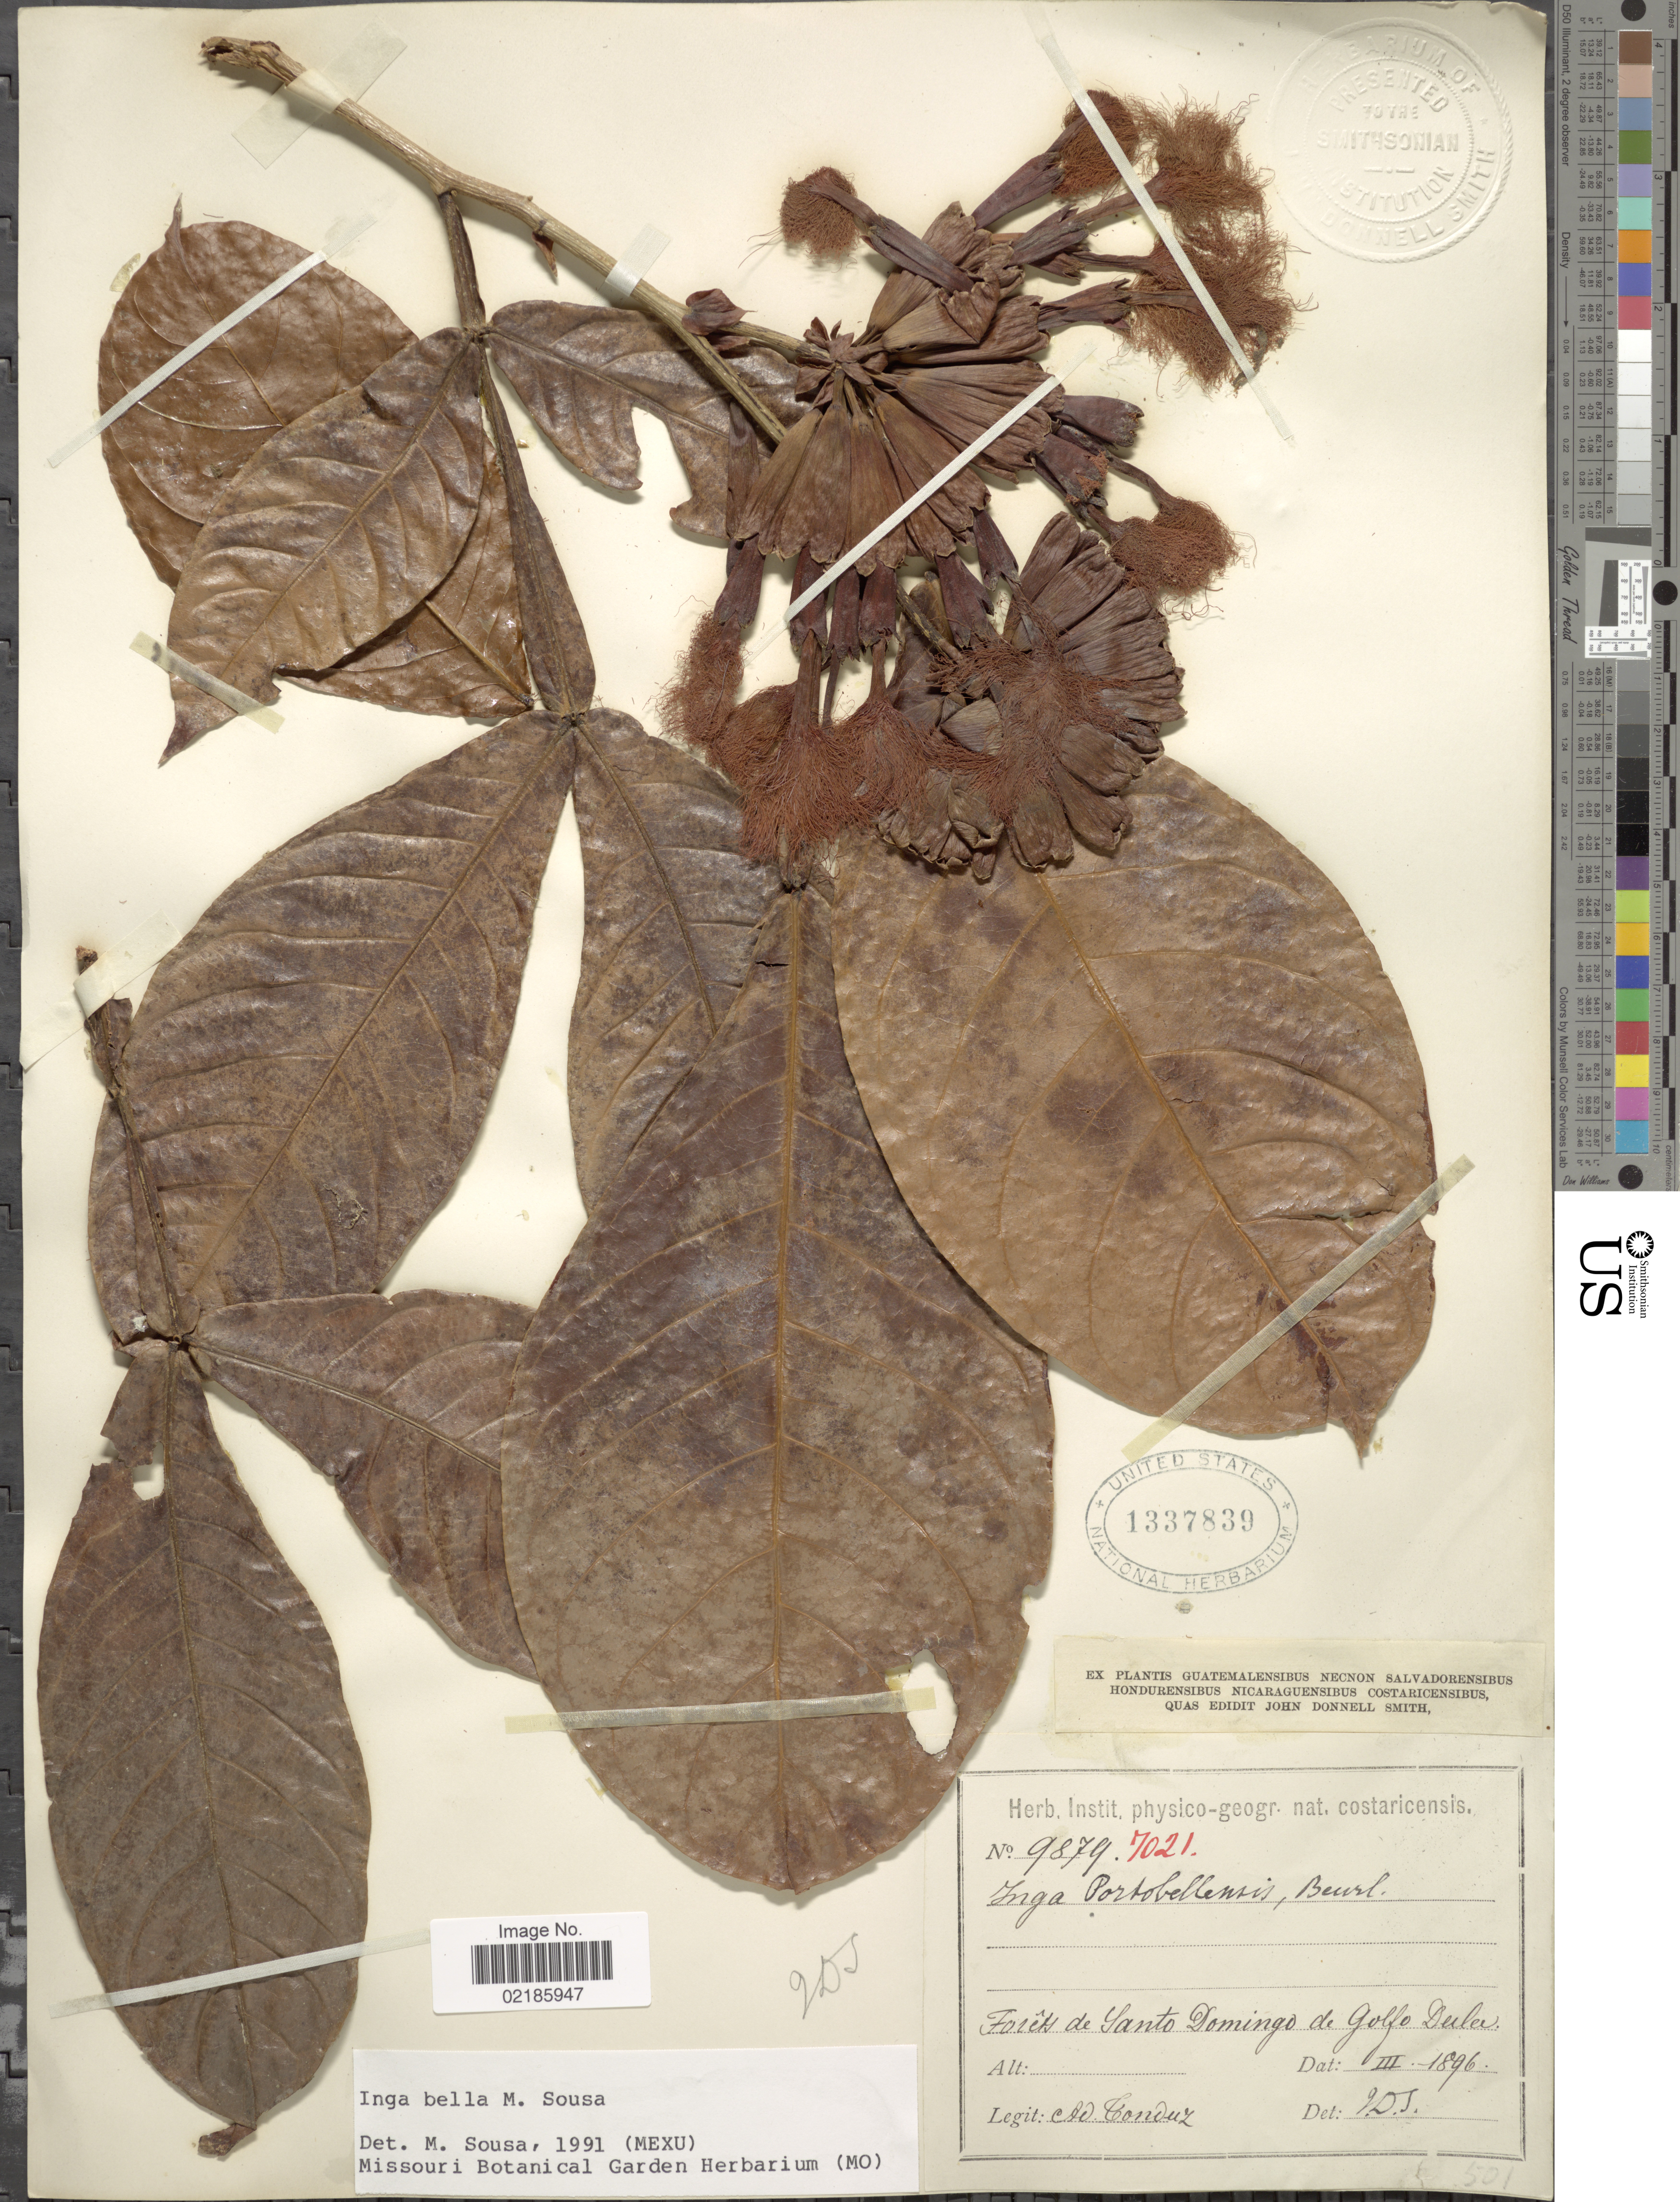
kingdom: Plantae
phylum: Tracheophyta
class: Magnoliopsida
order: Fabales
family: Fabaceae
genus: Inga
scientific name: Inga bella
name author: M. Sousa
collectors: A. Tonduz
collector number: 9879/7021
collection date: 1896-03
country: Costa Rica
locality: Forets de Santo Domingo de Golfo Dulce.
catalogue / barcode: US 1337839